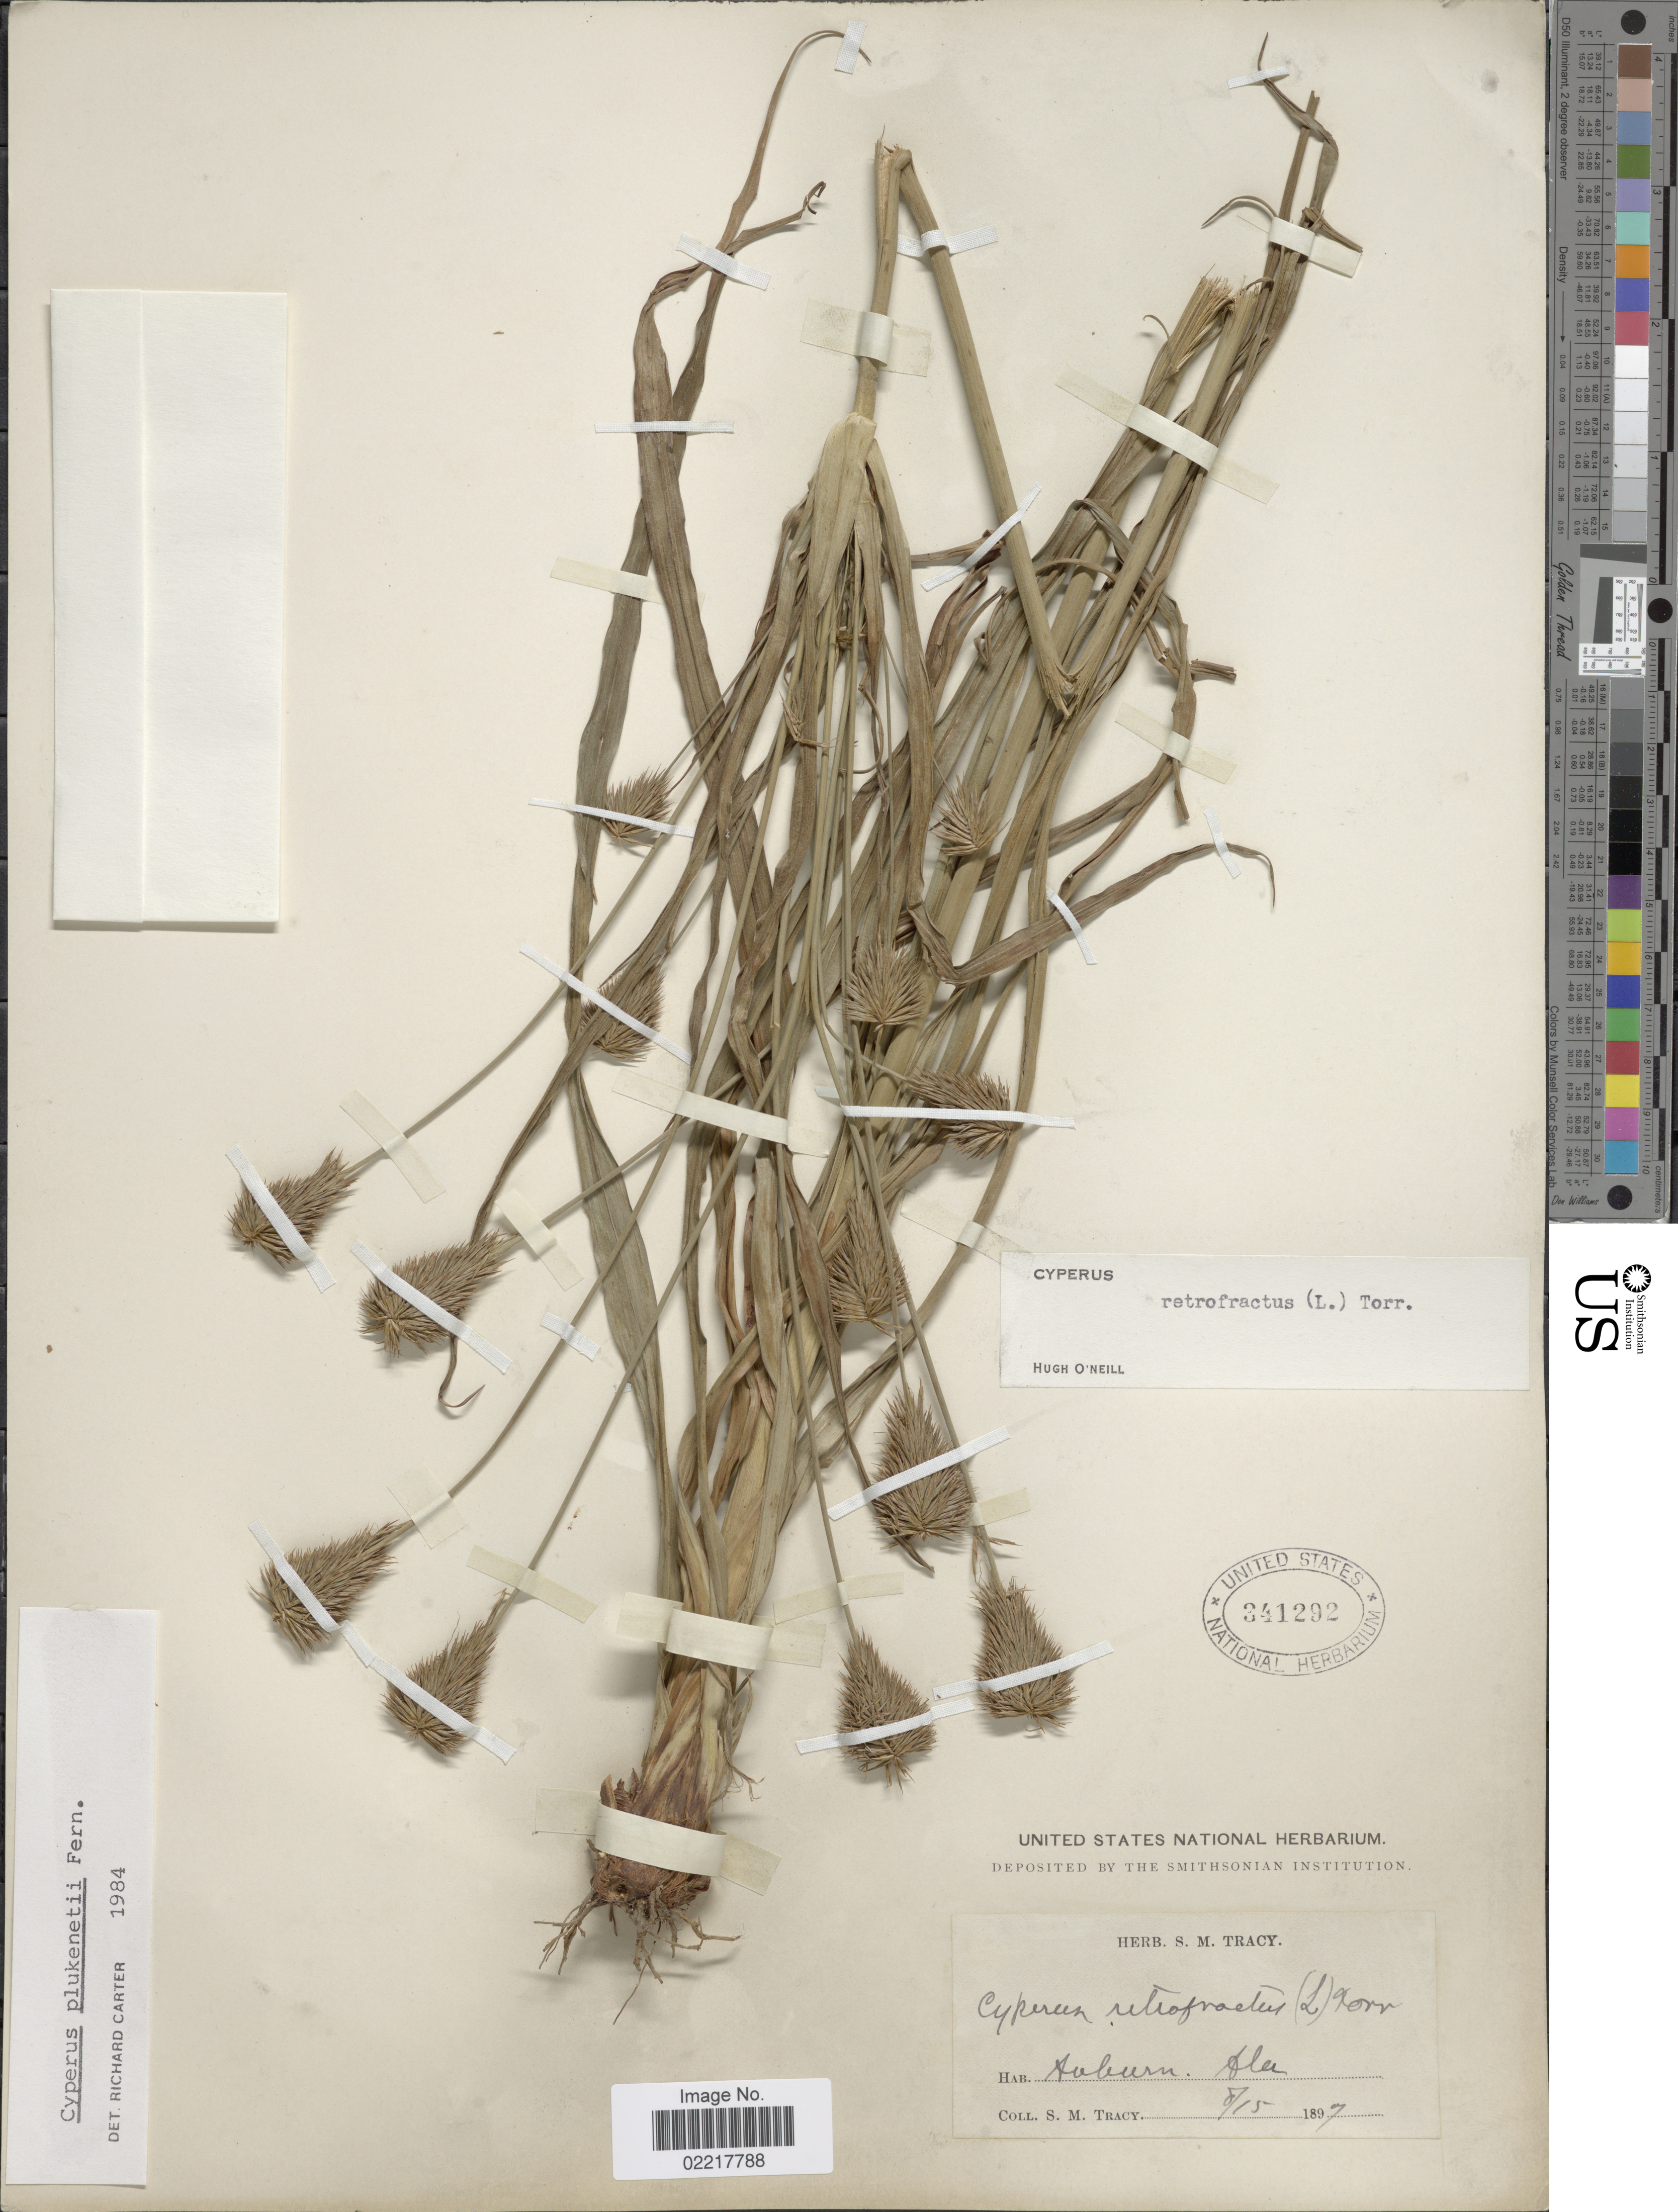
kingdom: Plantae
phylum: Tracheophyta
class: Liliopsida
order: Poales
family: Cyperaceae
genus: Cyperus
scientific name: Cyperus plukenetii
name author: Fernald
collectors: S. M. Tracy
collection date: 1897-08-15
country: United States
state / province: Alabama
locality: Auburn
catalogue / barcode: US 341292